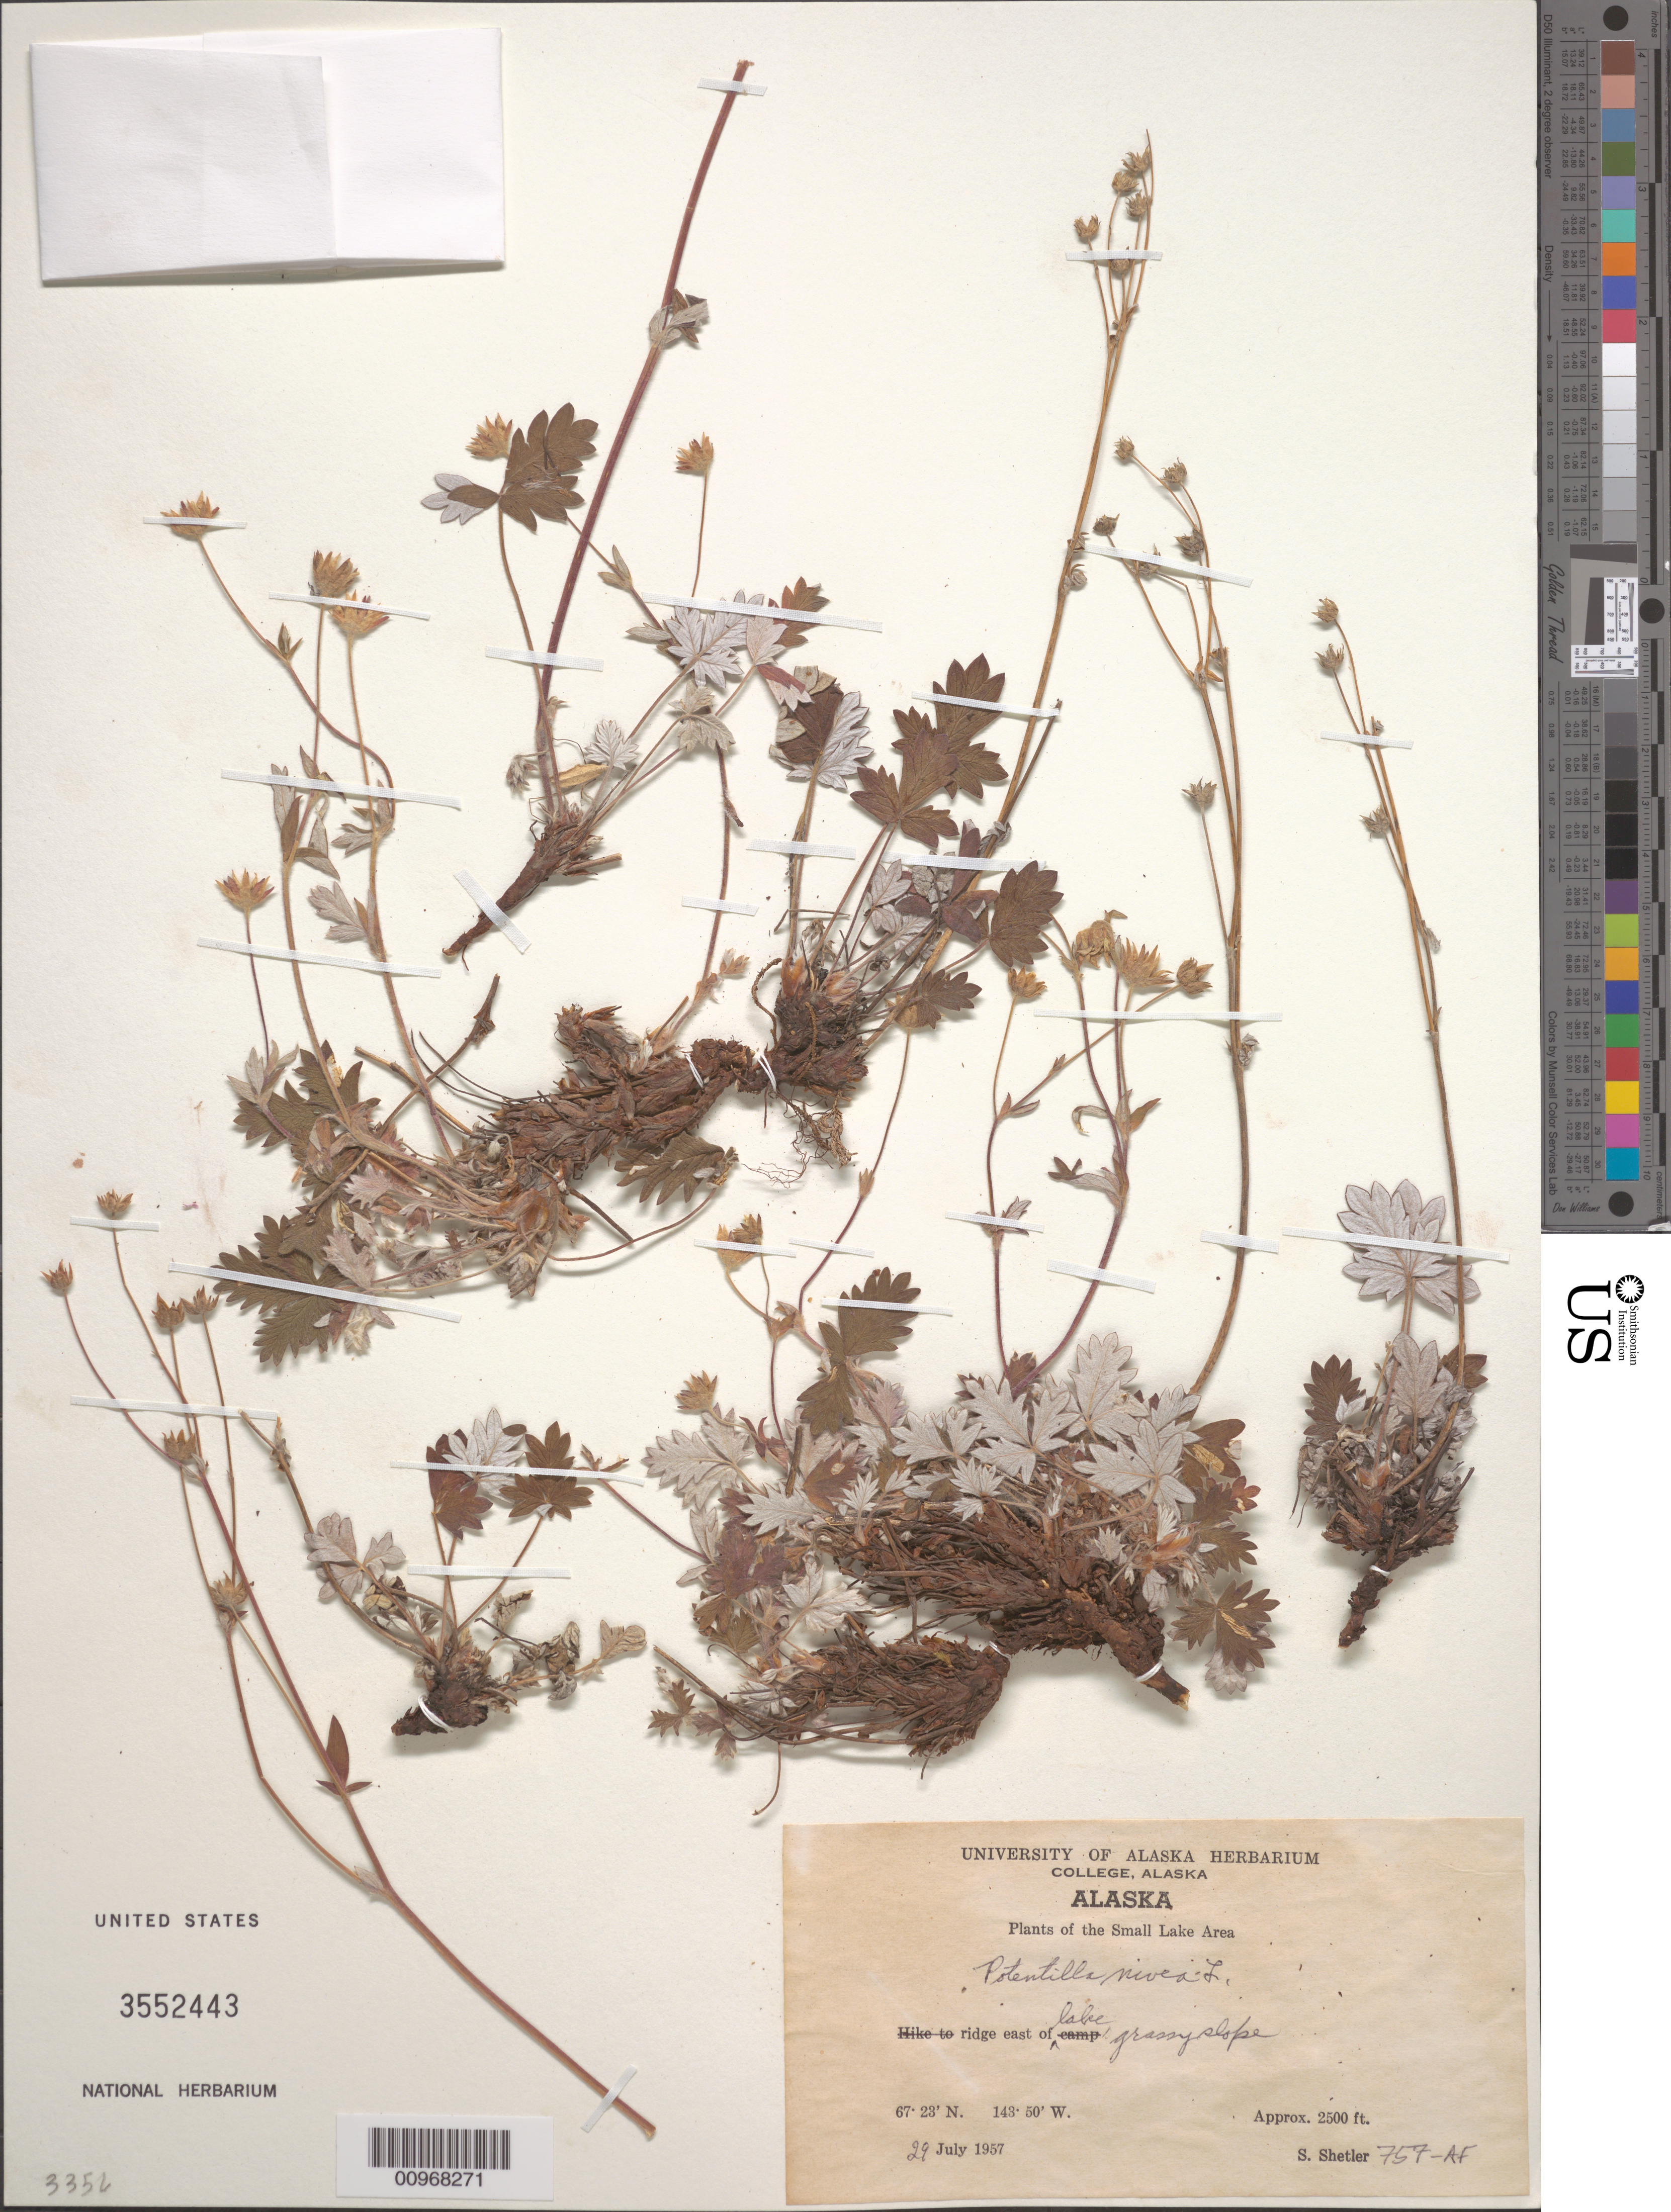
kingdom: Plantae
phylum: Tracheophyta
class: Magnoliopsida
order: Rosales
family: Rosaceae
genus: Potentilla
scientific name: Potentilla nivea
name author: L.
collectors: S. Shetler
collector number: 757-AF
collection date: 1957-07-29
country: United States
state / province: Alaska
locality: The Small Lake Area. Ridge east of lake.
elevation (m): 762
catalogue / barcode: US 3552443